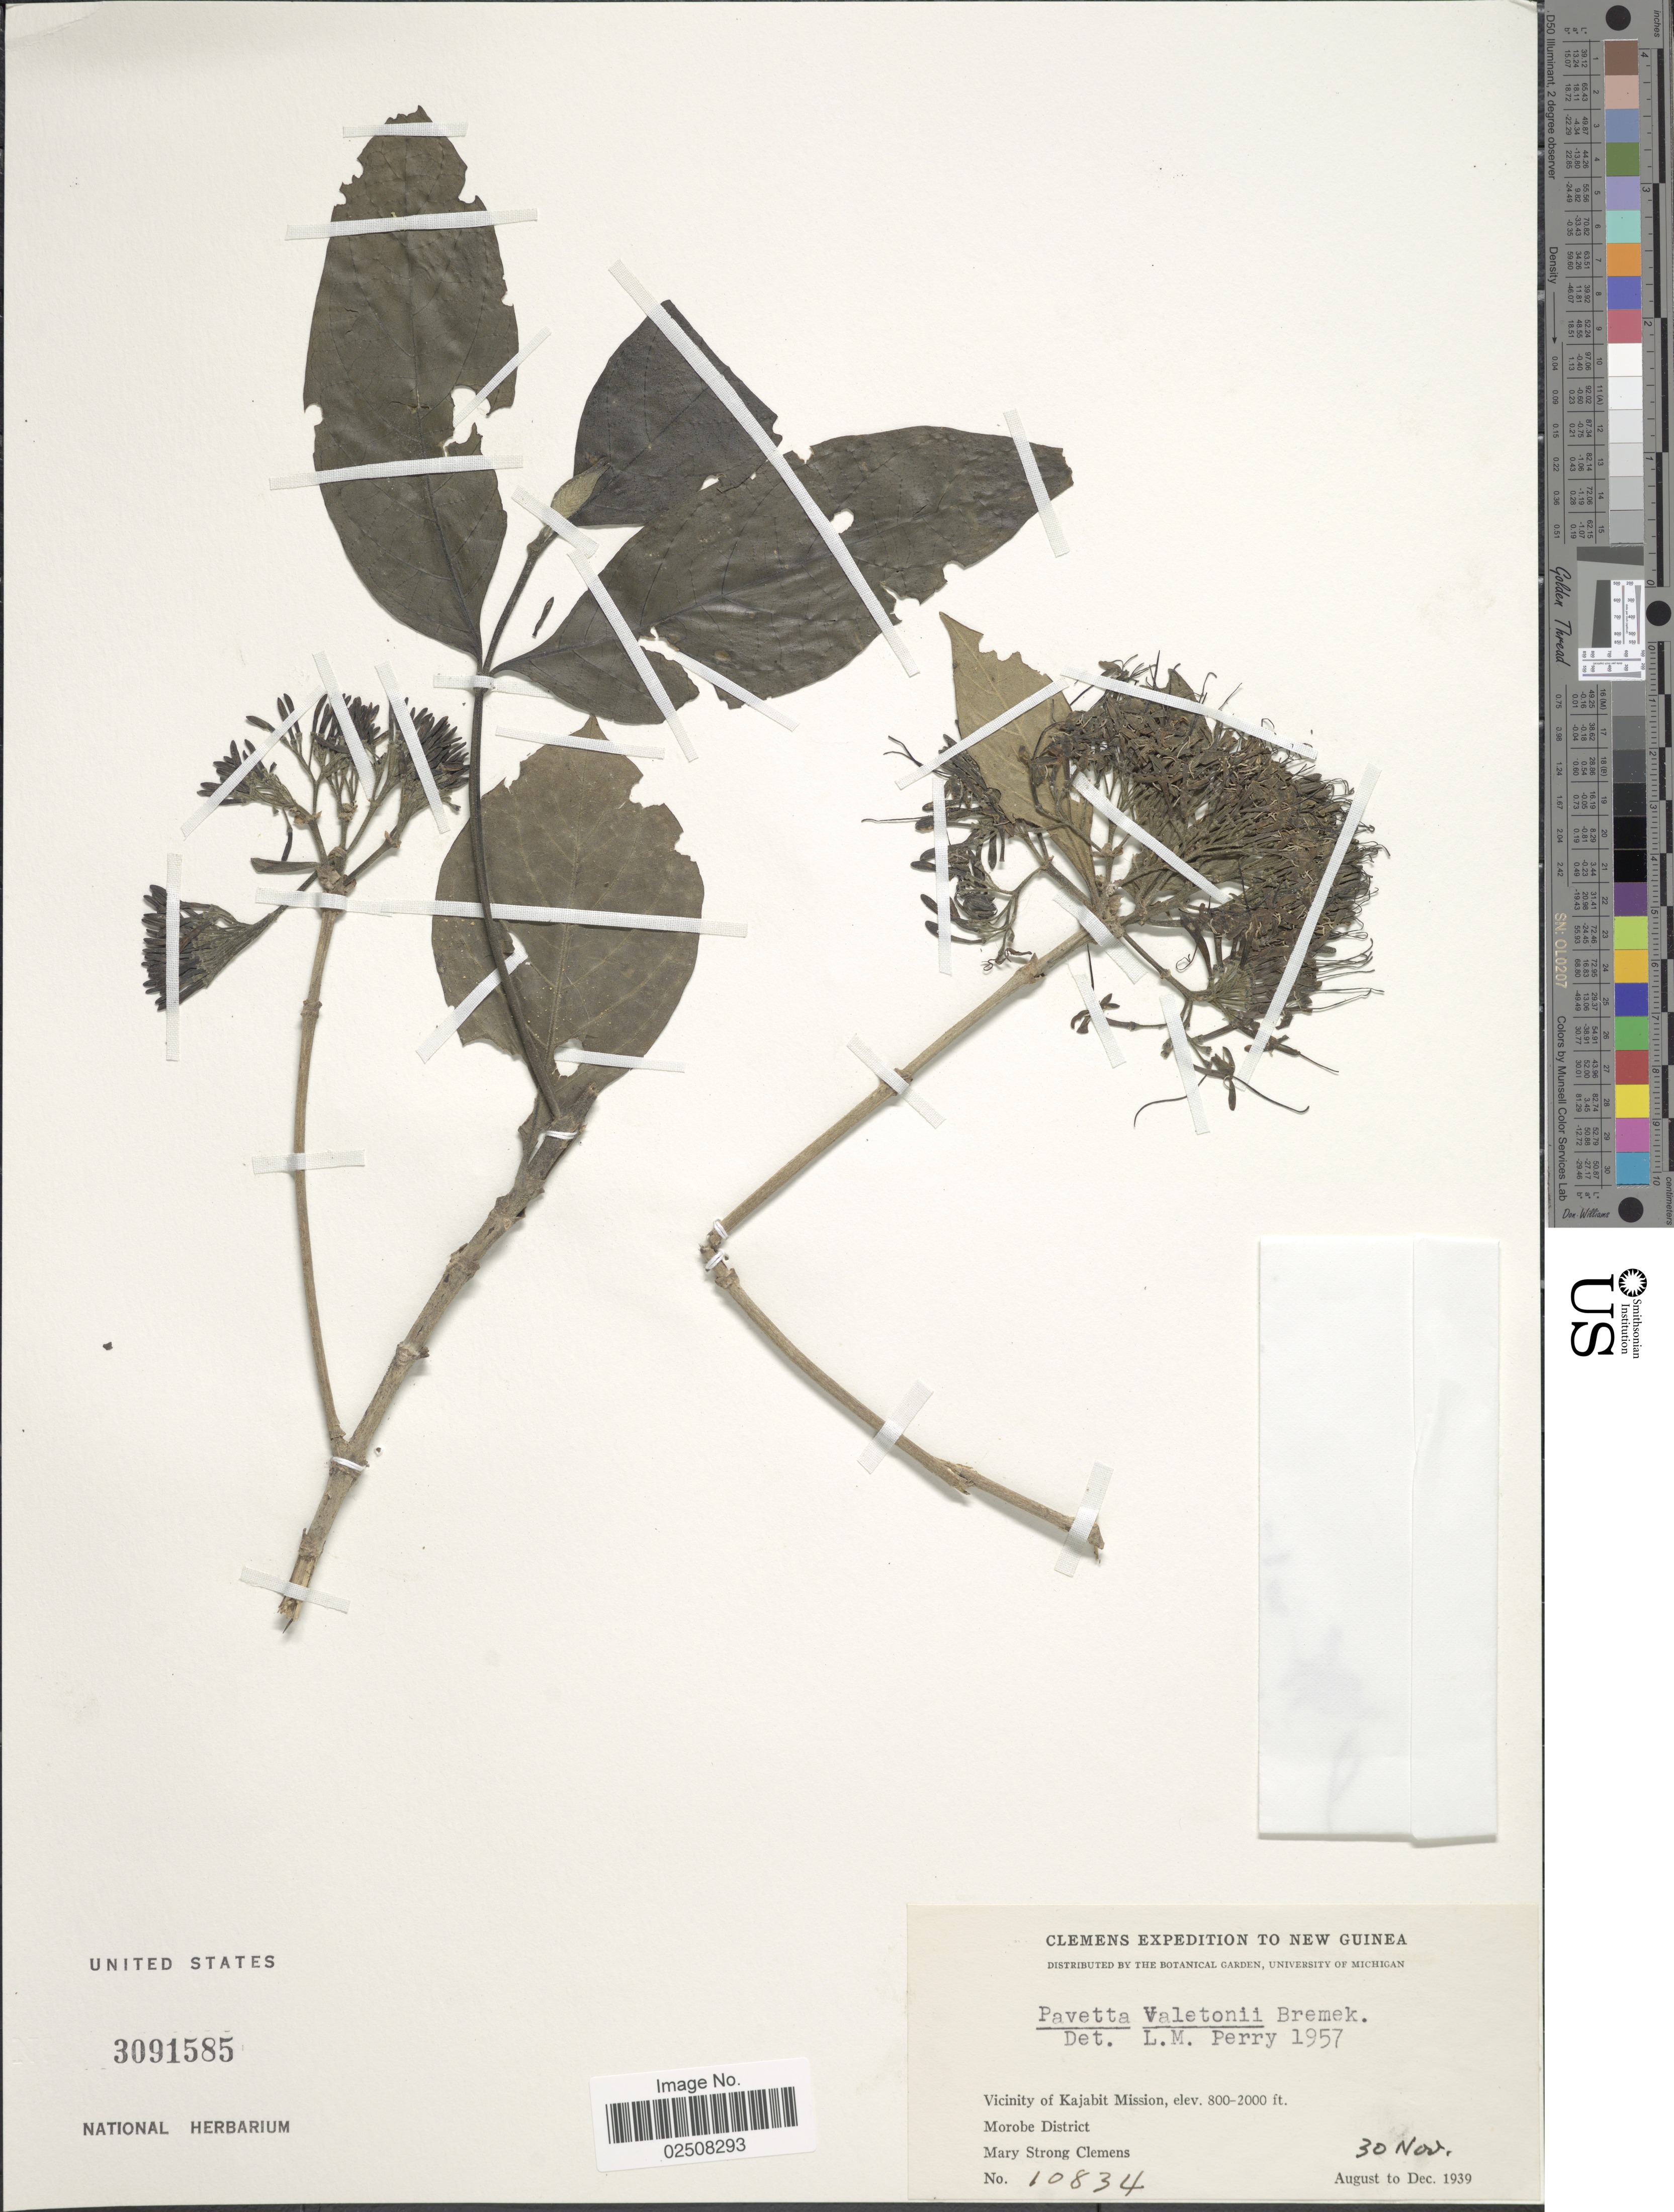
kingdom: Plantae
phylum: Tracheophyta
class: Magnoliopsida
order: Gentianales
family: Rubiaceae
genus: Pavetta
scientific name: Pavetta valetonii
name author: Bremek.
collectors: M. S. Clemens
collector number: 10834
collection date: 1939-11-30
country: Papua New Guinea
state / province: Morobe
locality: New Guinea, Vicinity of Kajabit Mission, Morobe District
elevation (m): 244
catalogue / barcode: US 3091585